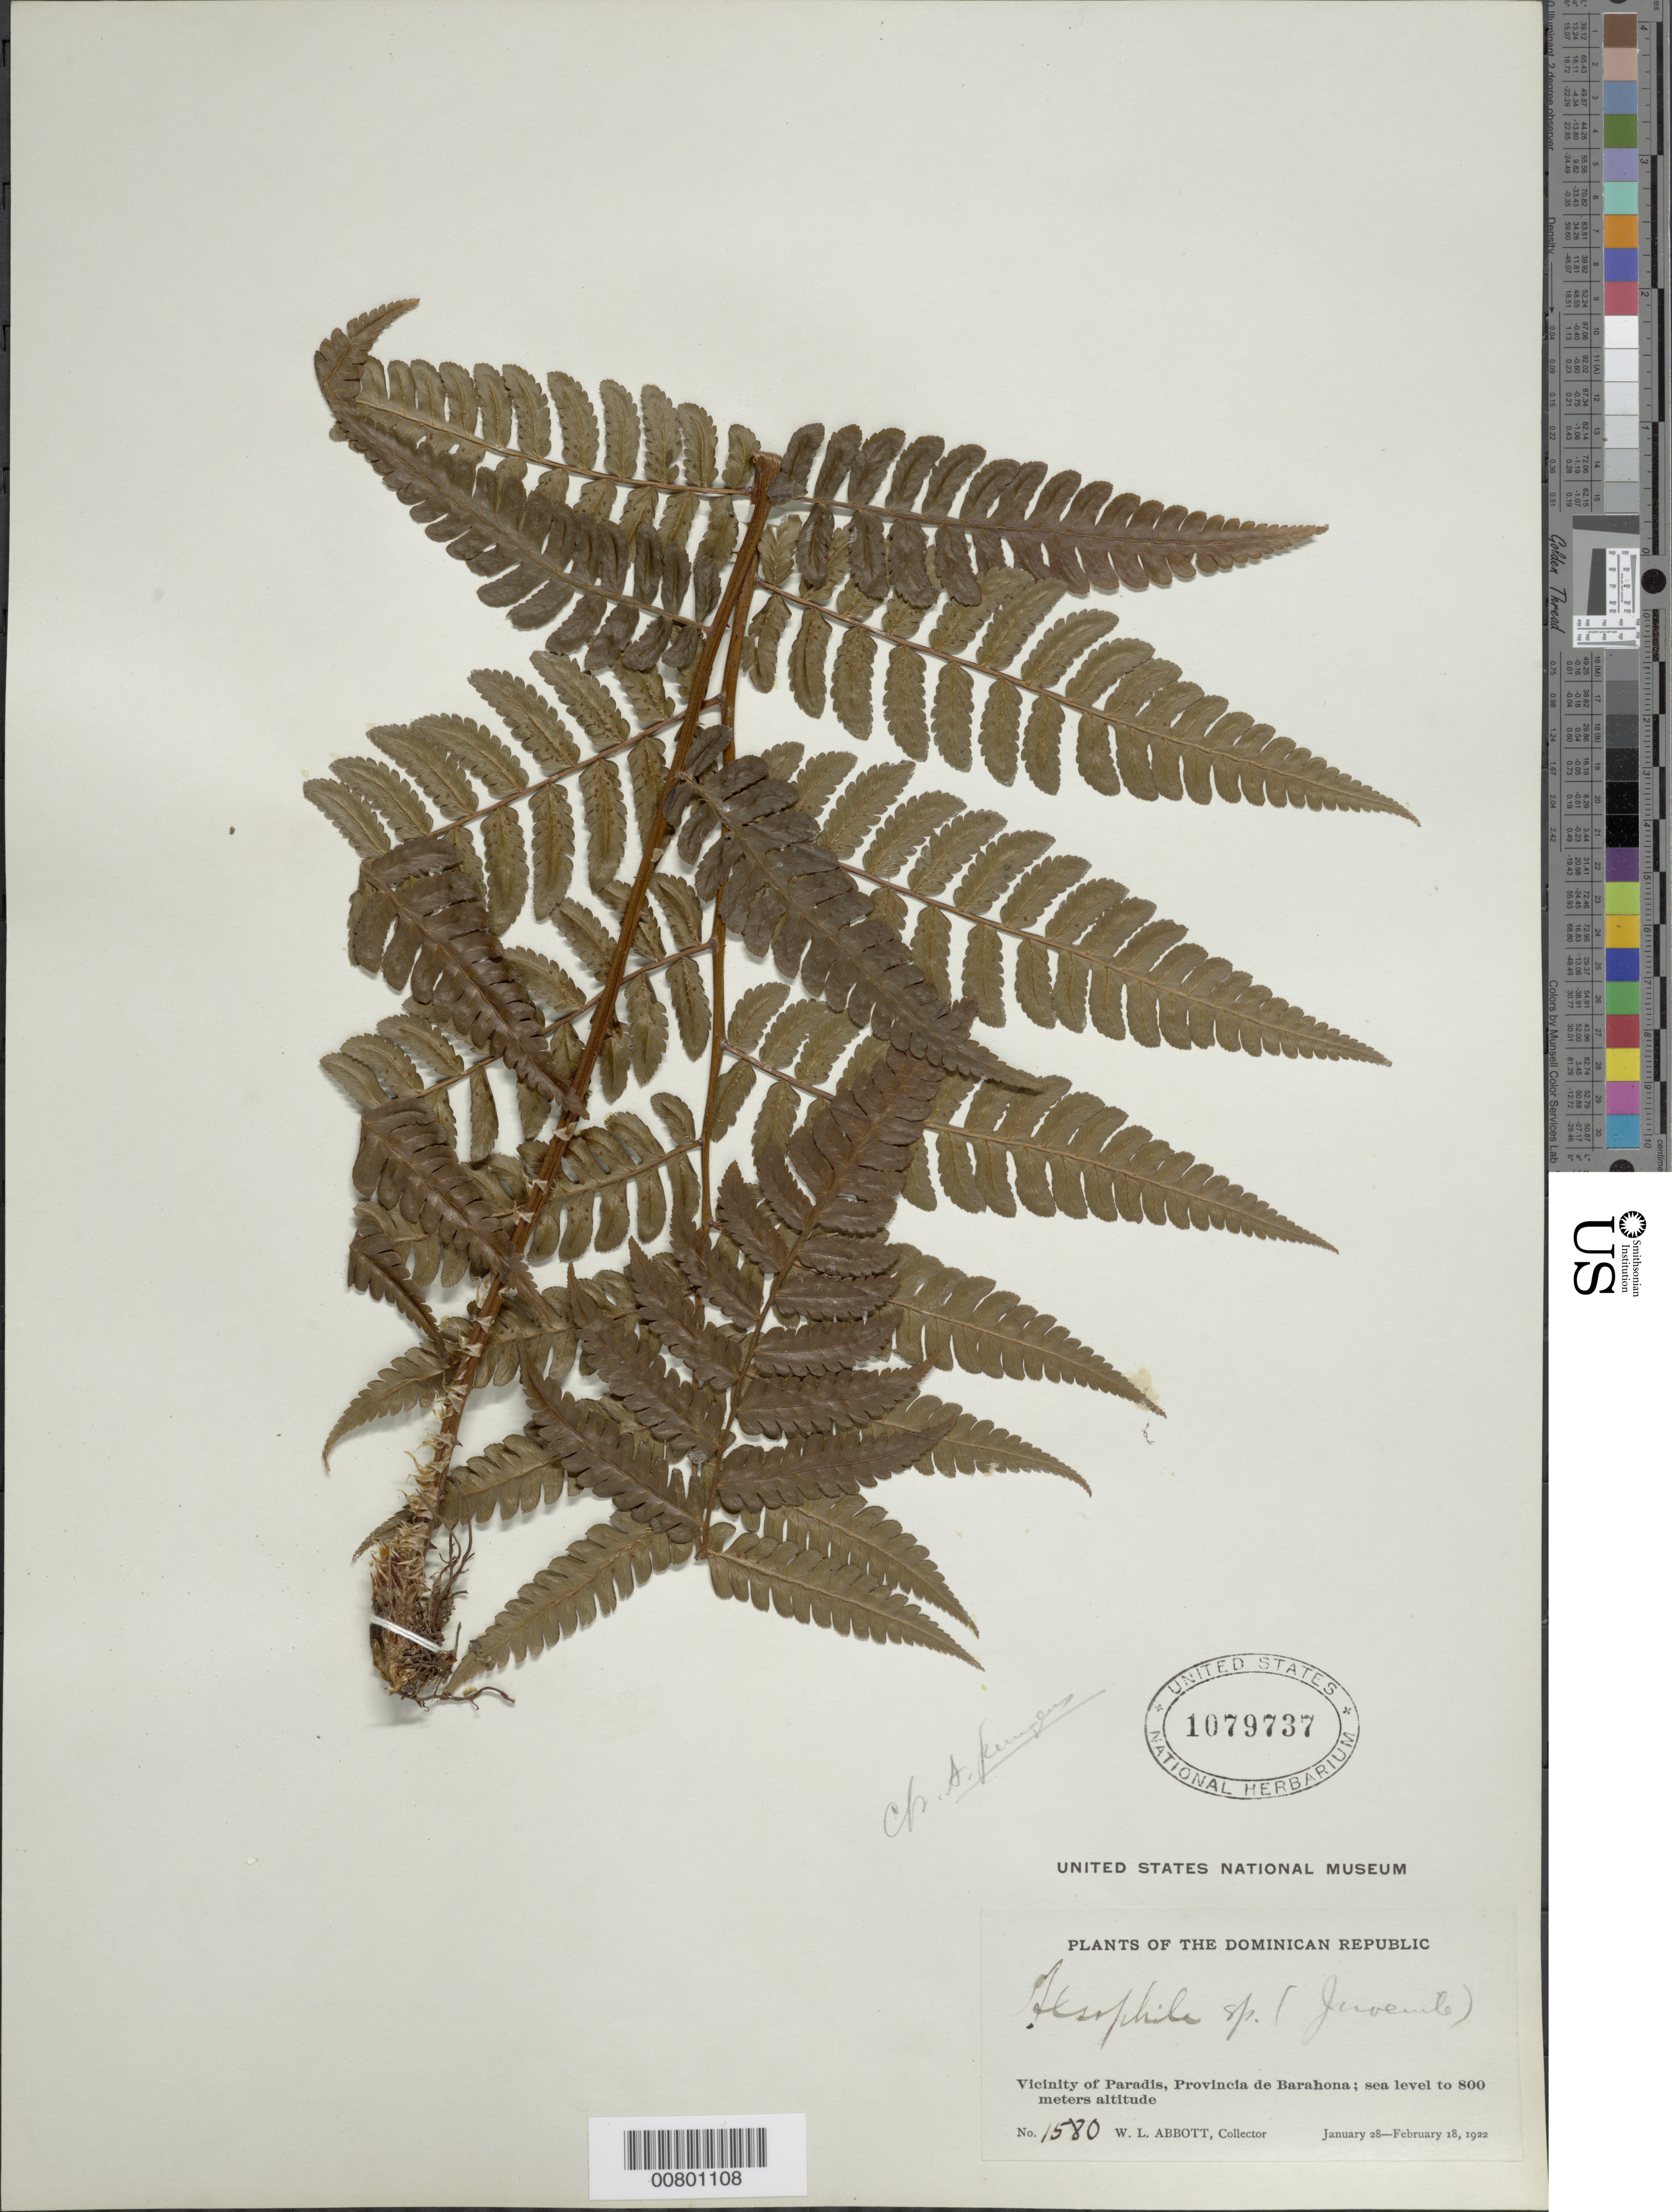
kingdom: Plantae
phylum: Tracheophyta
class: Polypodiopsida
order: Cyatheales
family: Cyatheaceae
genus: Cyathea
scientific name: Cyathea pungens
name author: (Willd.) Domin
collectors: W. L. Abbott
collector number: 1580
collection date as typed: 28 Jan 1922 to 18 Feb 1922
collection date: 1922-01-28/1922-02-18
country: Dominican Republic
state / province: Barahona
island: Hispaniola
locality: Paradis vicinity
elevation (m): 0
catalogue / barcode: US 1079737